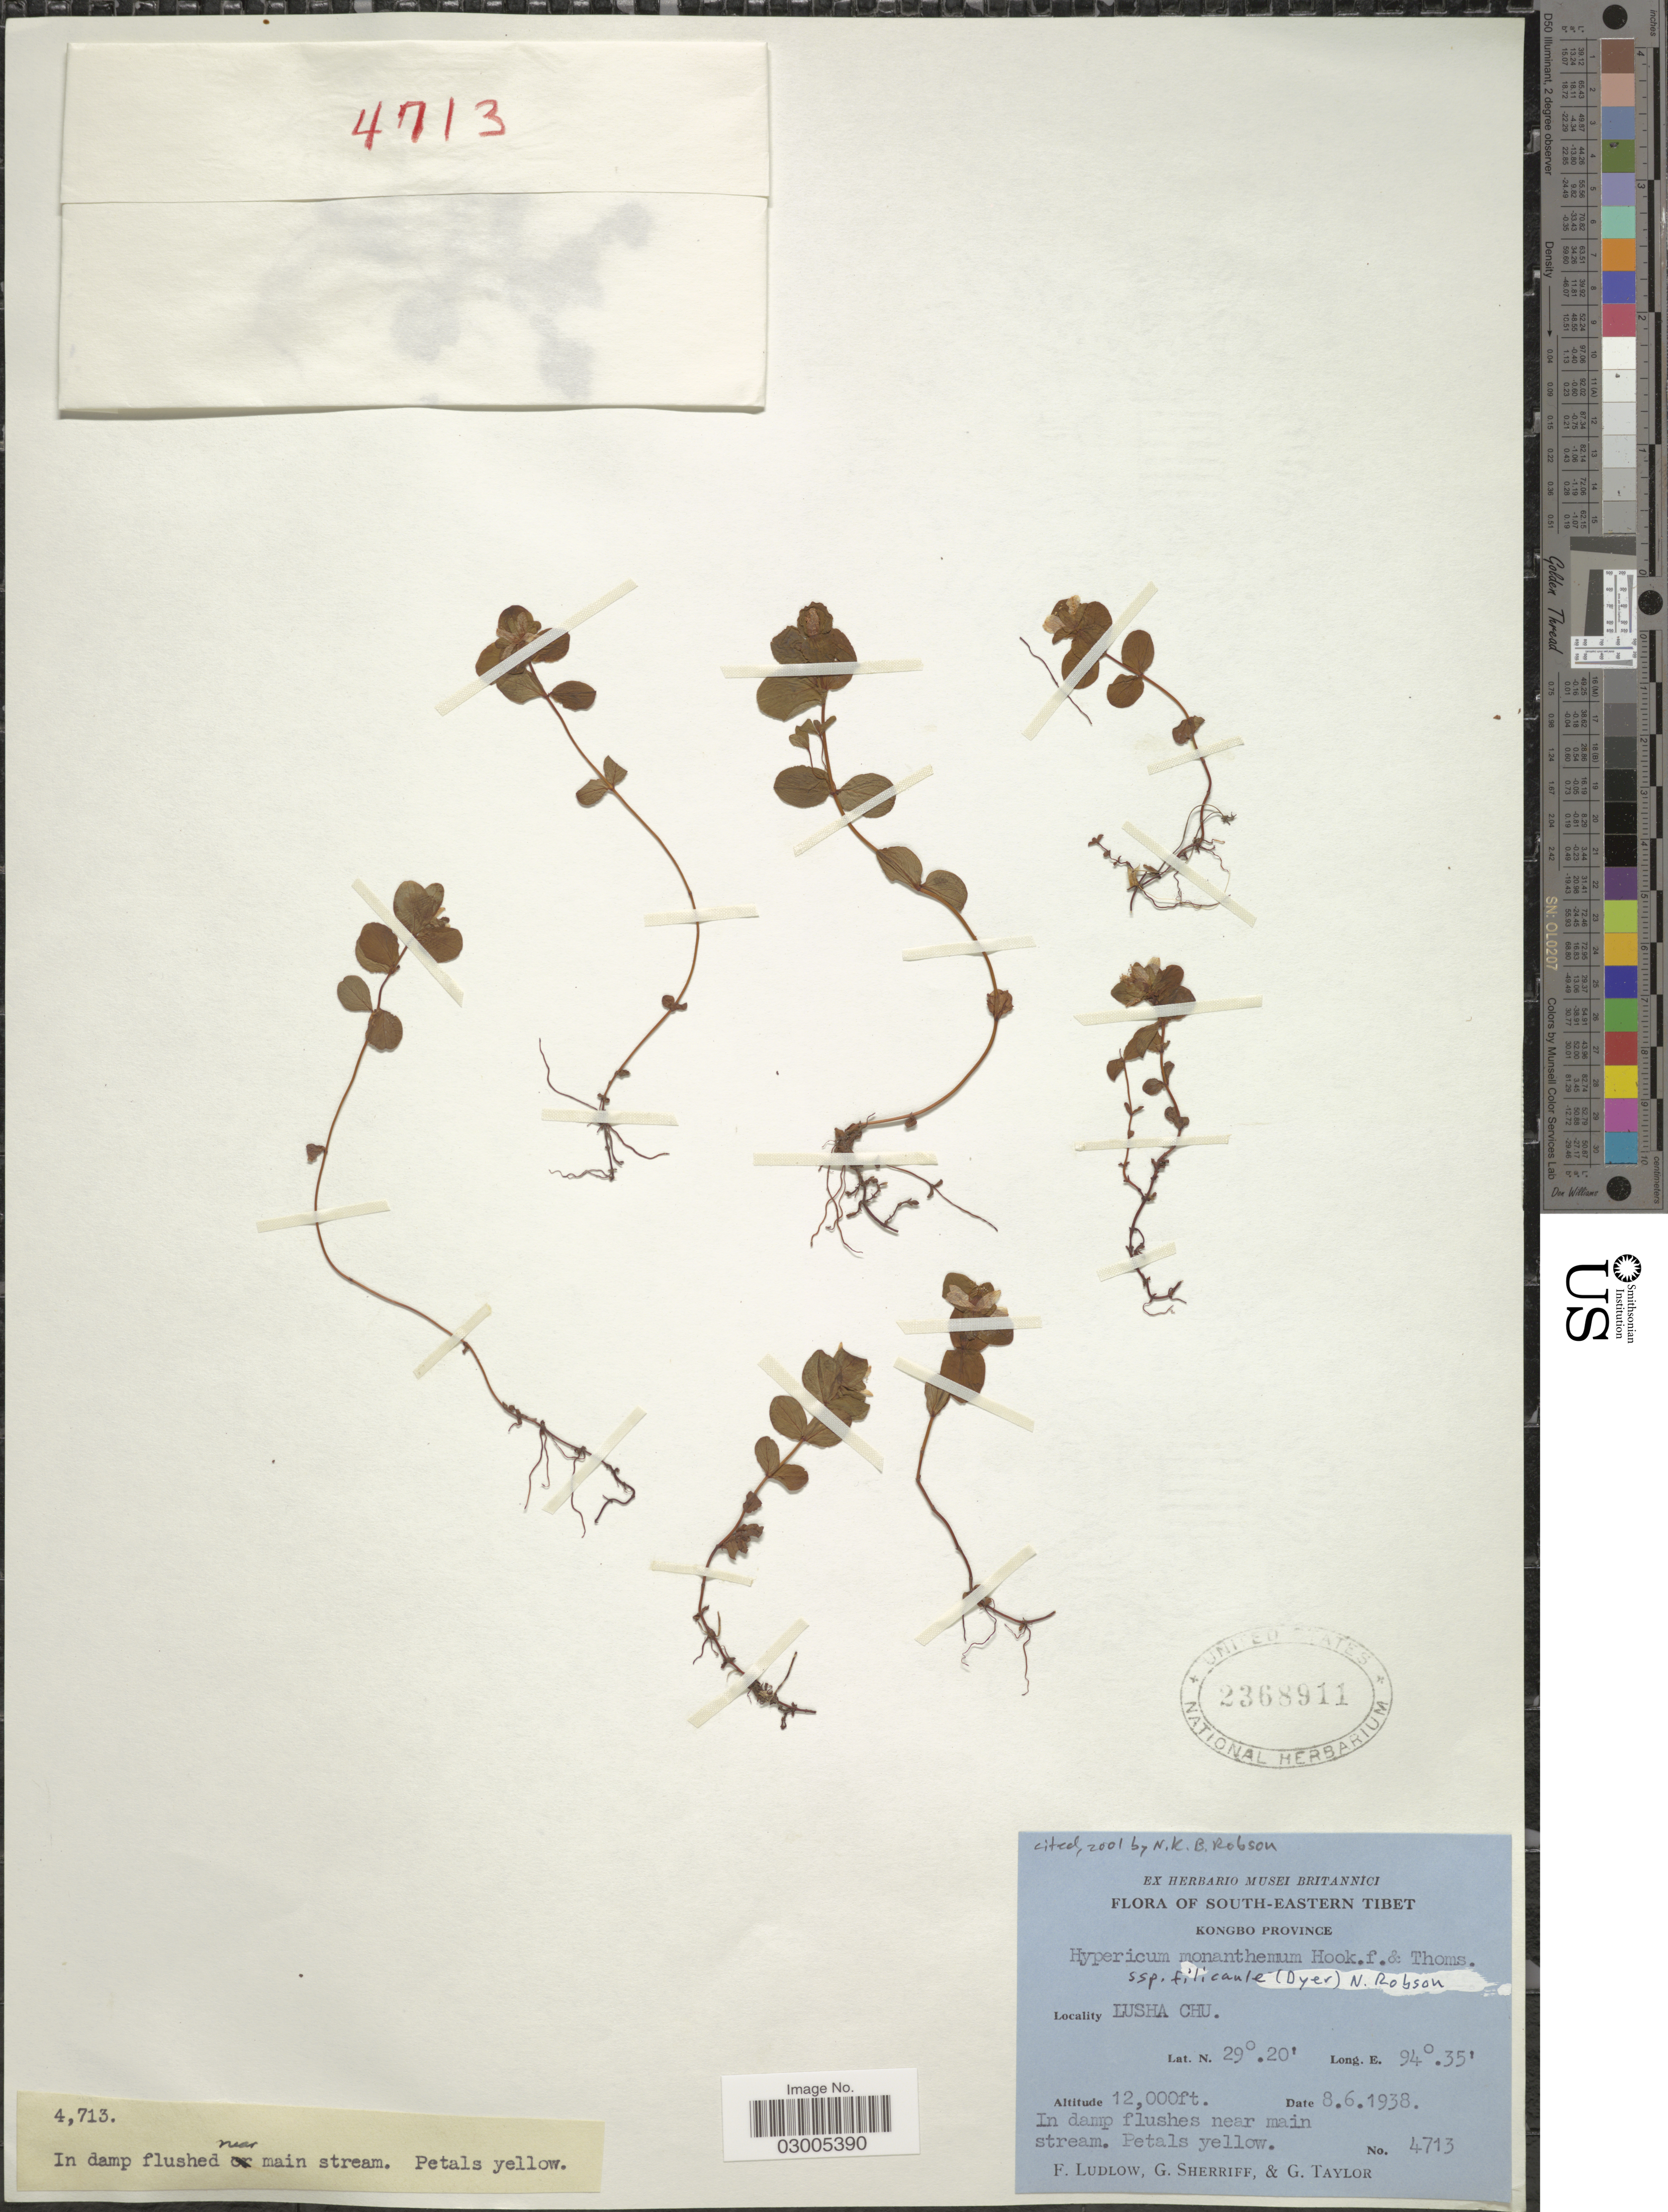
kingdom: Plantae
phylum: Tracheophyta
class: Magnoliopsida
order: Malpighiales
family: Hypericaceae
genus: Hypericum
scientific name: Hypericum monanthemum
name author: Hook. f. & Thomson ex Dyer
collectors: F. Ludlow, G. Sherriff & G. Taylor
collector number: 4713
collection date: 1938-06-08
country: China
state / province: Xizang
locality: South-eastern Tibet. Kongbo Province Lusha Chu.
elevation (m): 3658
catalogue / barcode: US 2368911